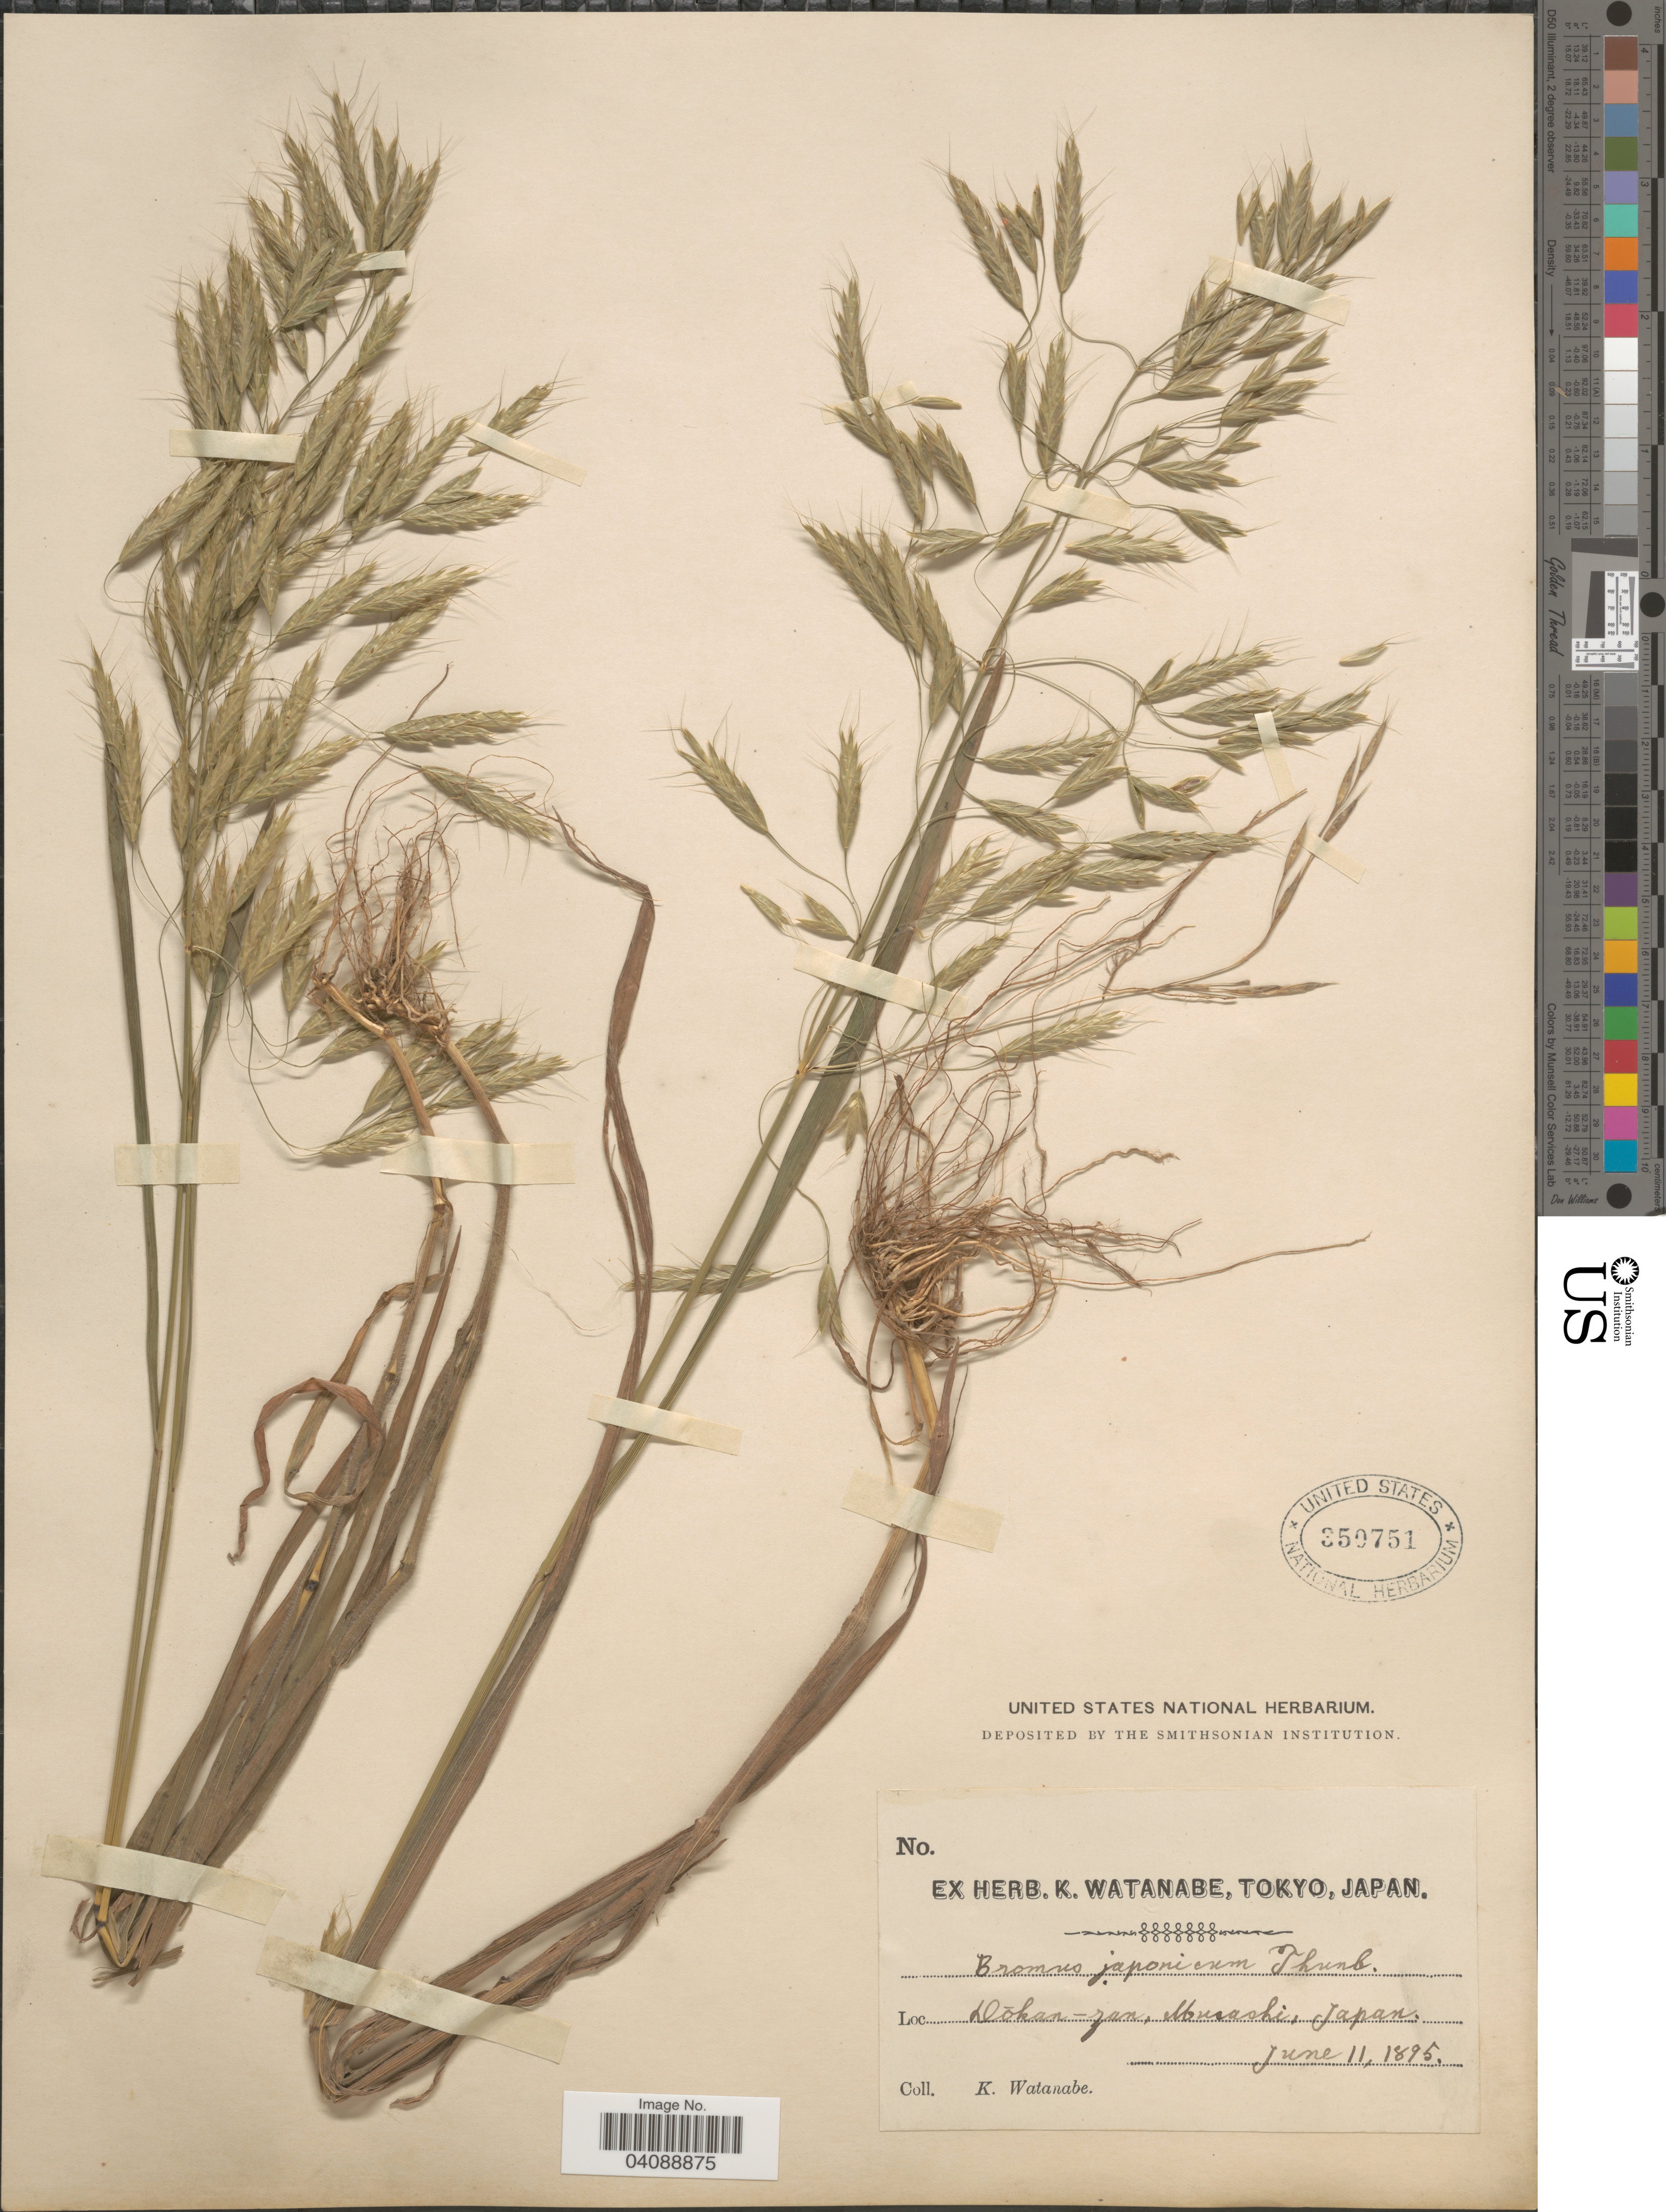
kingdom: Plantae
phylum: Tracheophyta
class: Liliopsida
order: Poales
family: Poaceae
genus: Bromus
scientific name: Bromus japonicus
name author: Houtt.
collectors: K. Watanabe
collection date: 1895-06-11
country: Japan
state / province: Tokyo, Federal City of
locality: Dokan-zan [interpreted], Musashi.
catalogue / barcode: US 350751